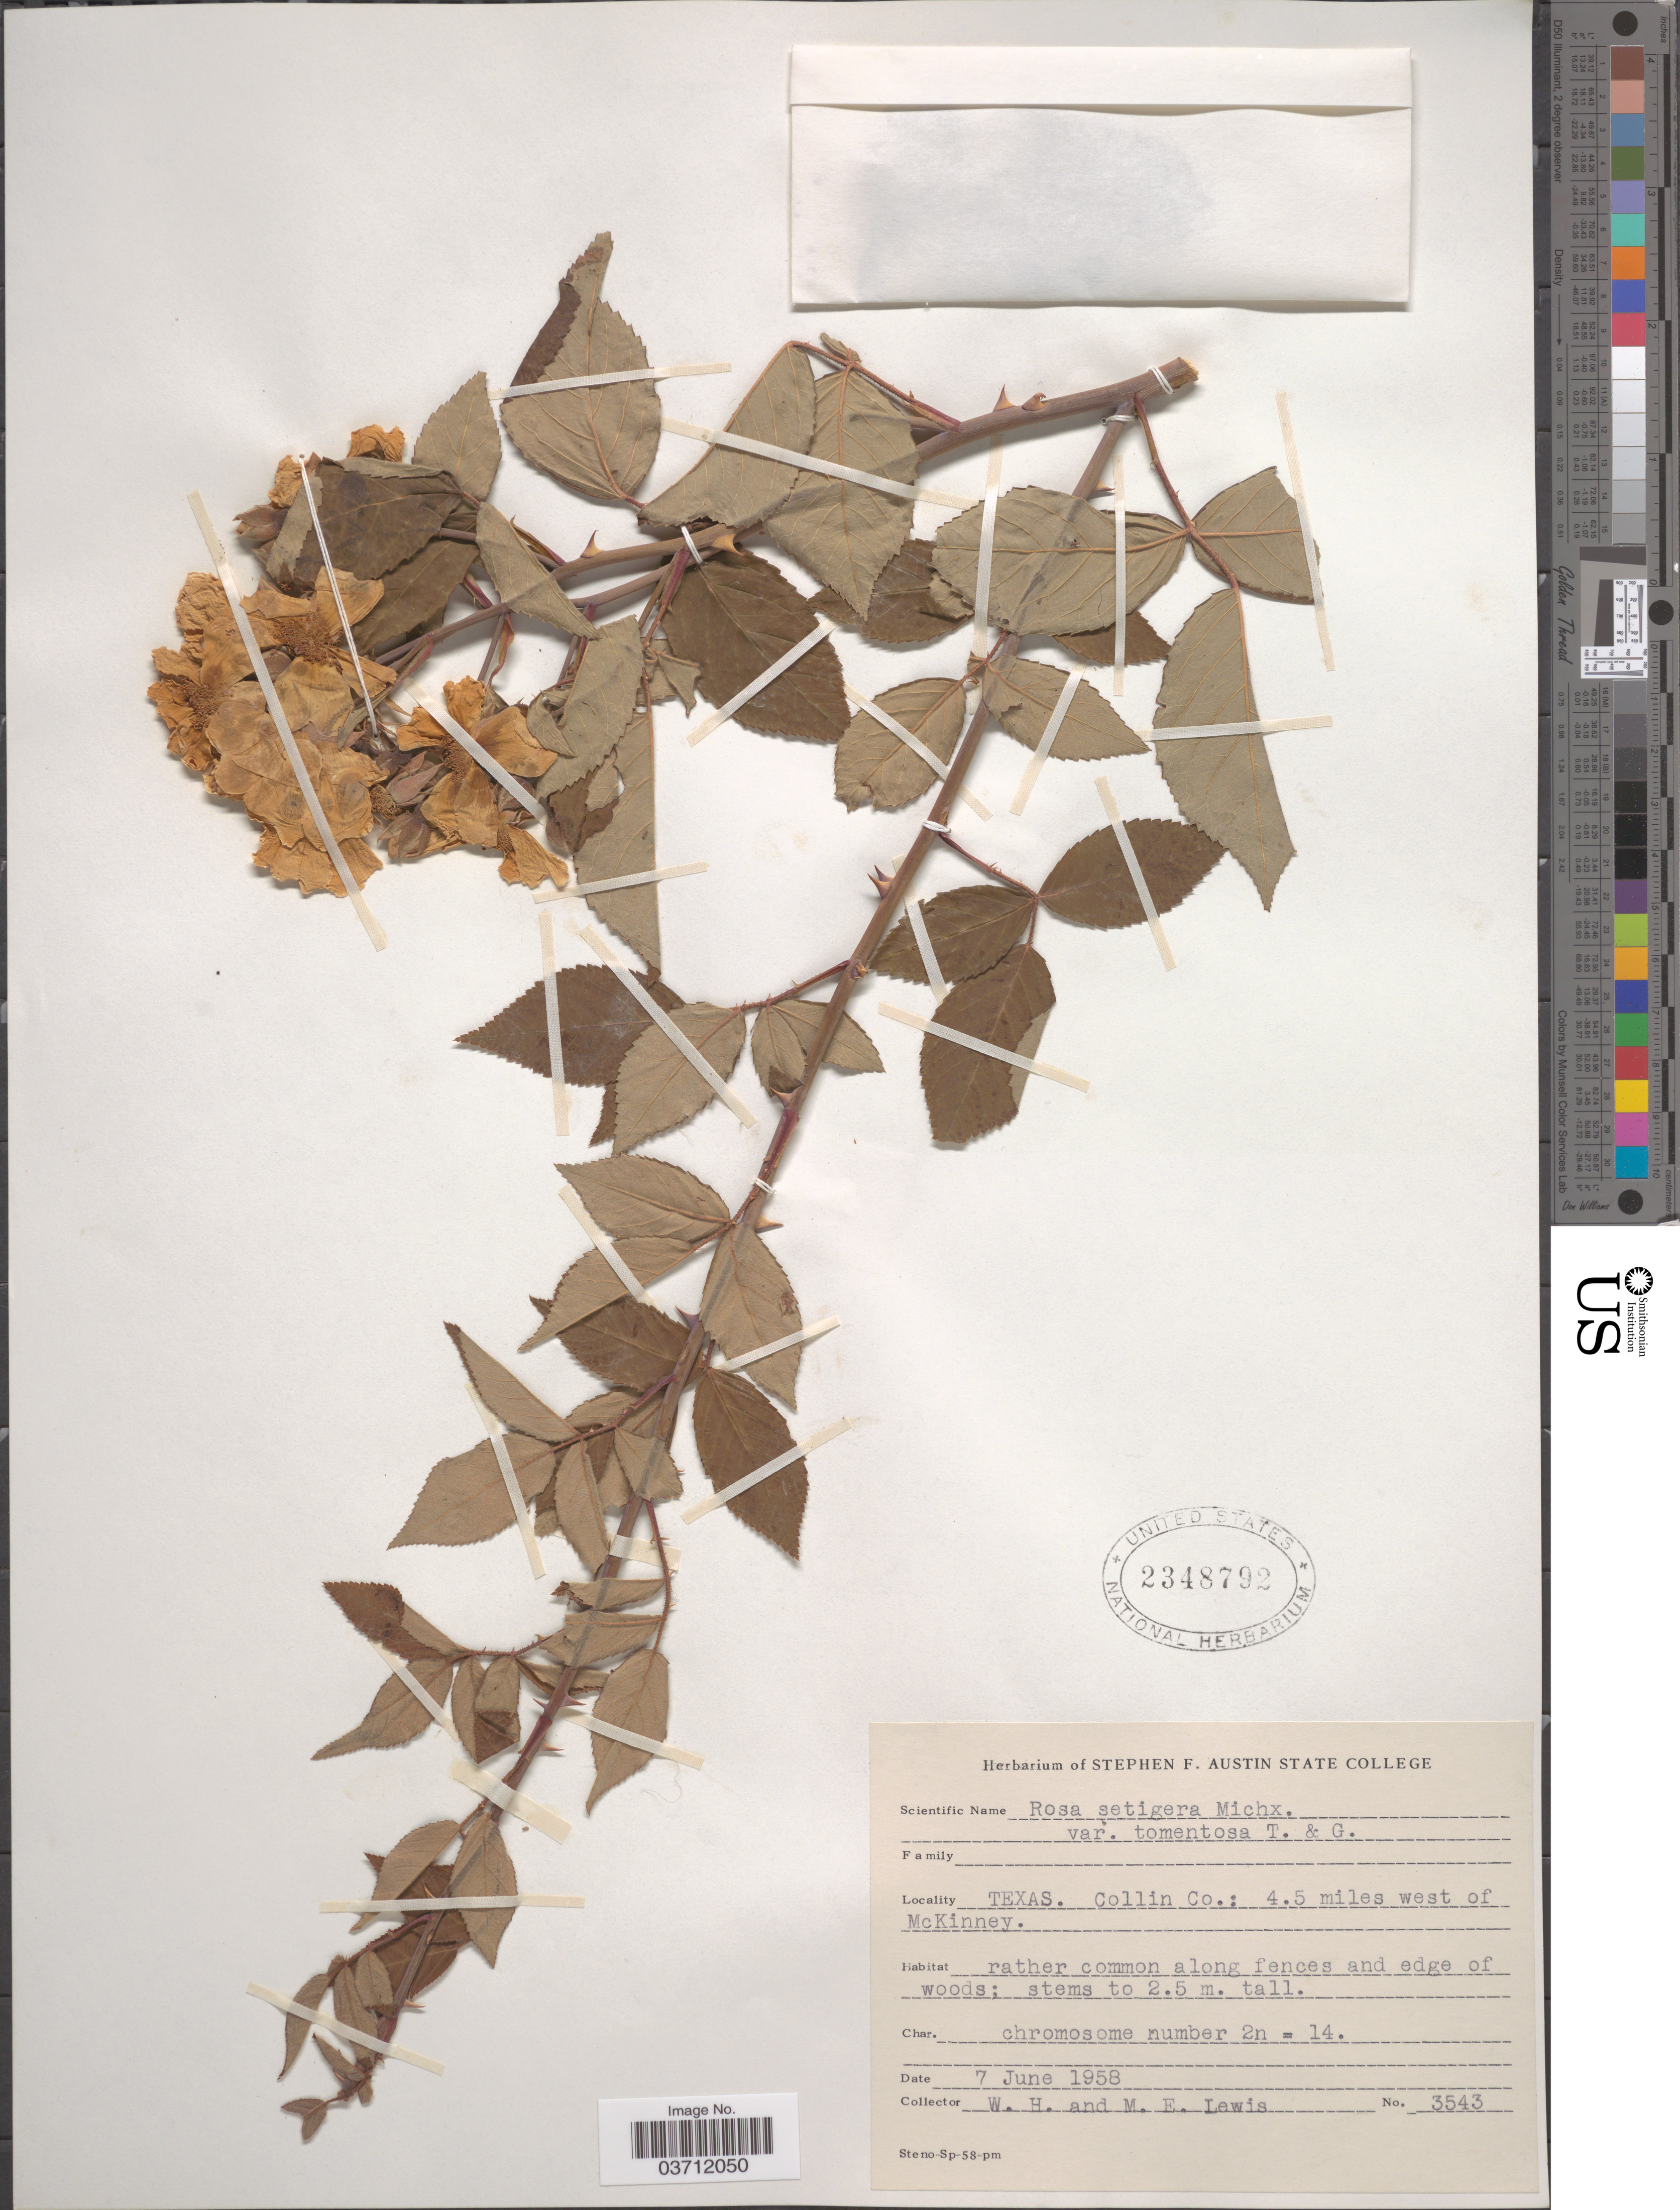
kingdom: Plantae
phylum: Tracheophyta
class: Magnoliopsida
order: Rosales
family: Rosaceae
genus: Rosa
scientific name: Rosa setigera var. tomentosa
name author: Torr. & A. Gray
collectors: W. H. Lewis & M. E. Lewis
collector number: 3543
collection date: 1958-06-07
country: United States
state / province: Texas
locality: Collin Co.: 4.5 miles west of McKinney. Along fences and edge of woods.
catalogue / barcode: US 2348792